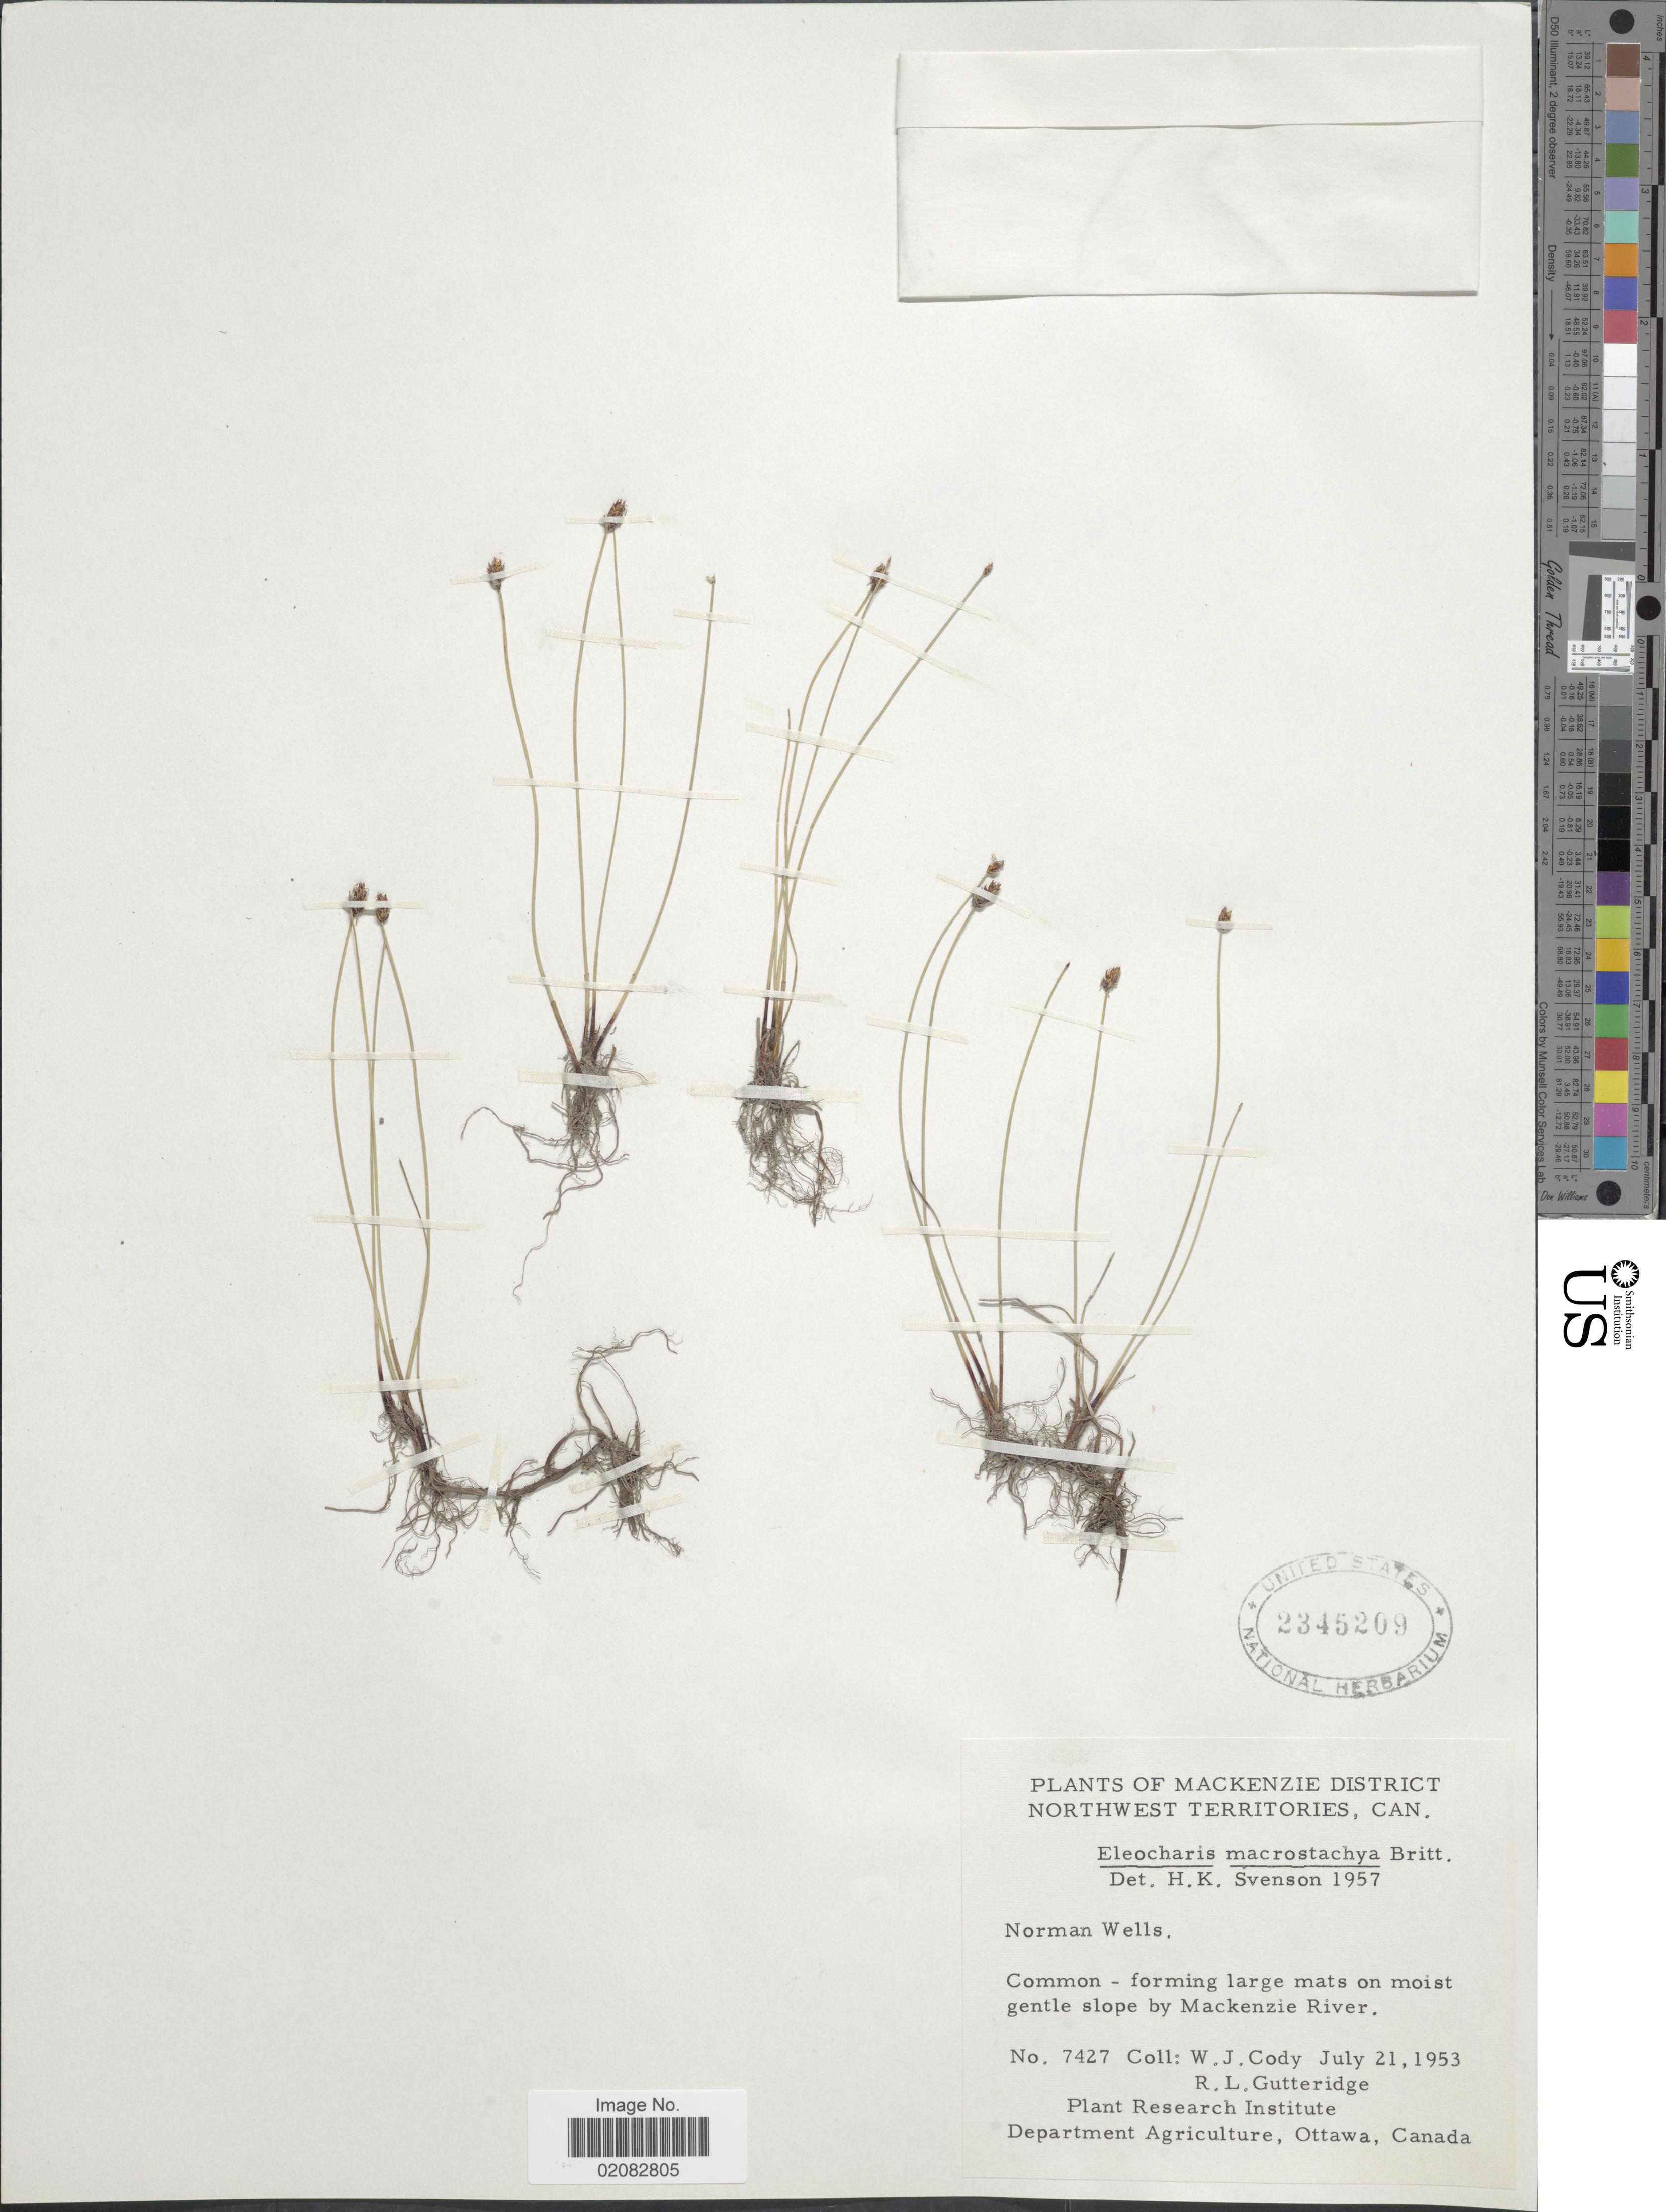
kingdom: Plantae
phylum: Tracheophyta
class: Liliopsida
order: Poales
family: Cyperaceae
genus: Eleocharis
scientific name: Eleocharis macrostachya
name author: Britton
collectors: W. Cody & R. Gutteridge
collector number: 7427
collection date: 1953-07-21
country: Canada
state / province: Northwest Territories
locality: Mackenzie District, slope bij Mackenzie River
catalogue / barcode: US 2345209